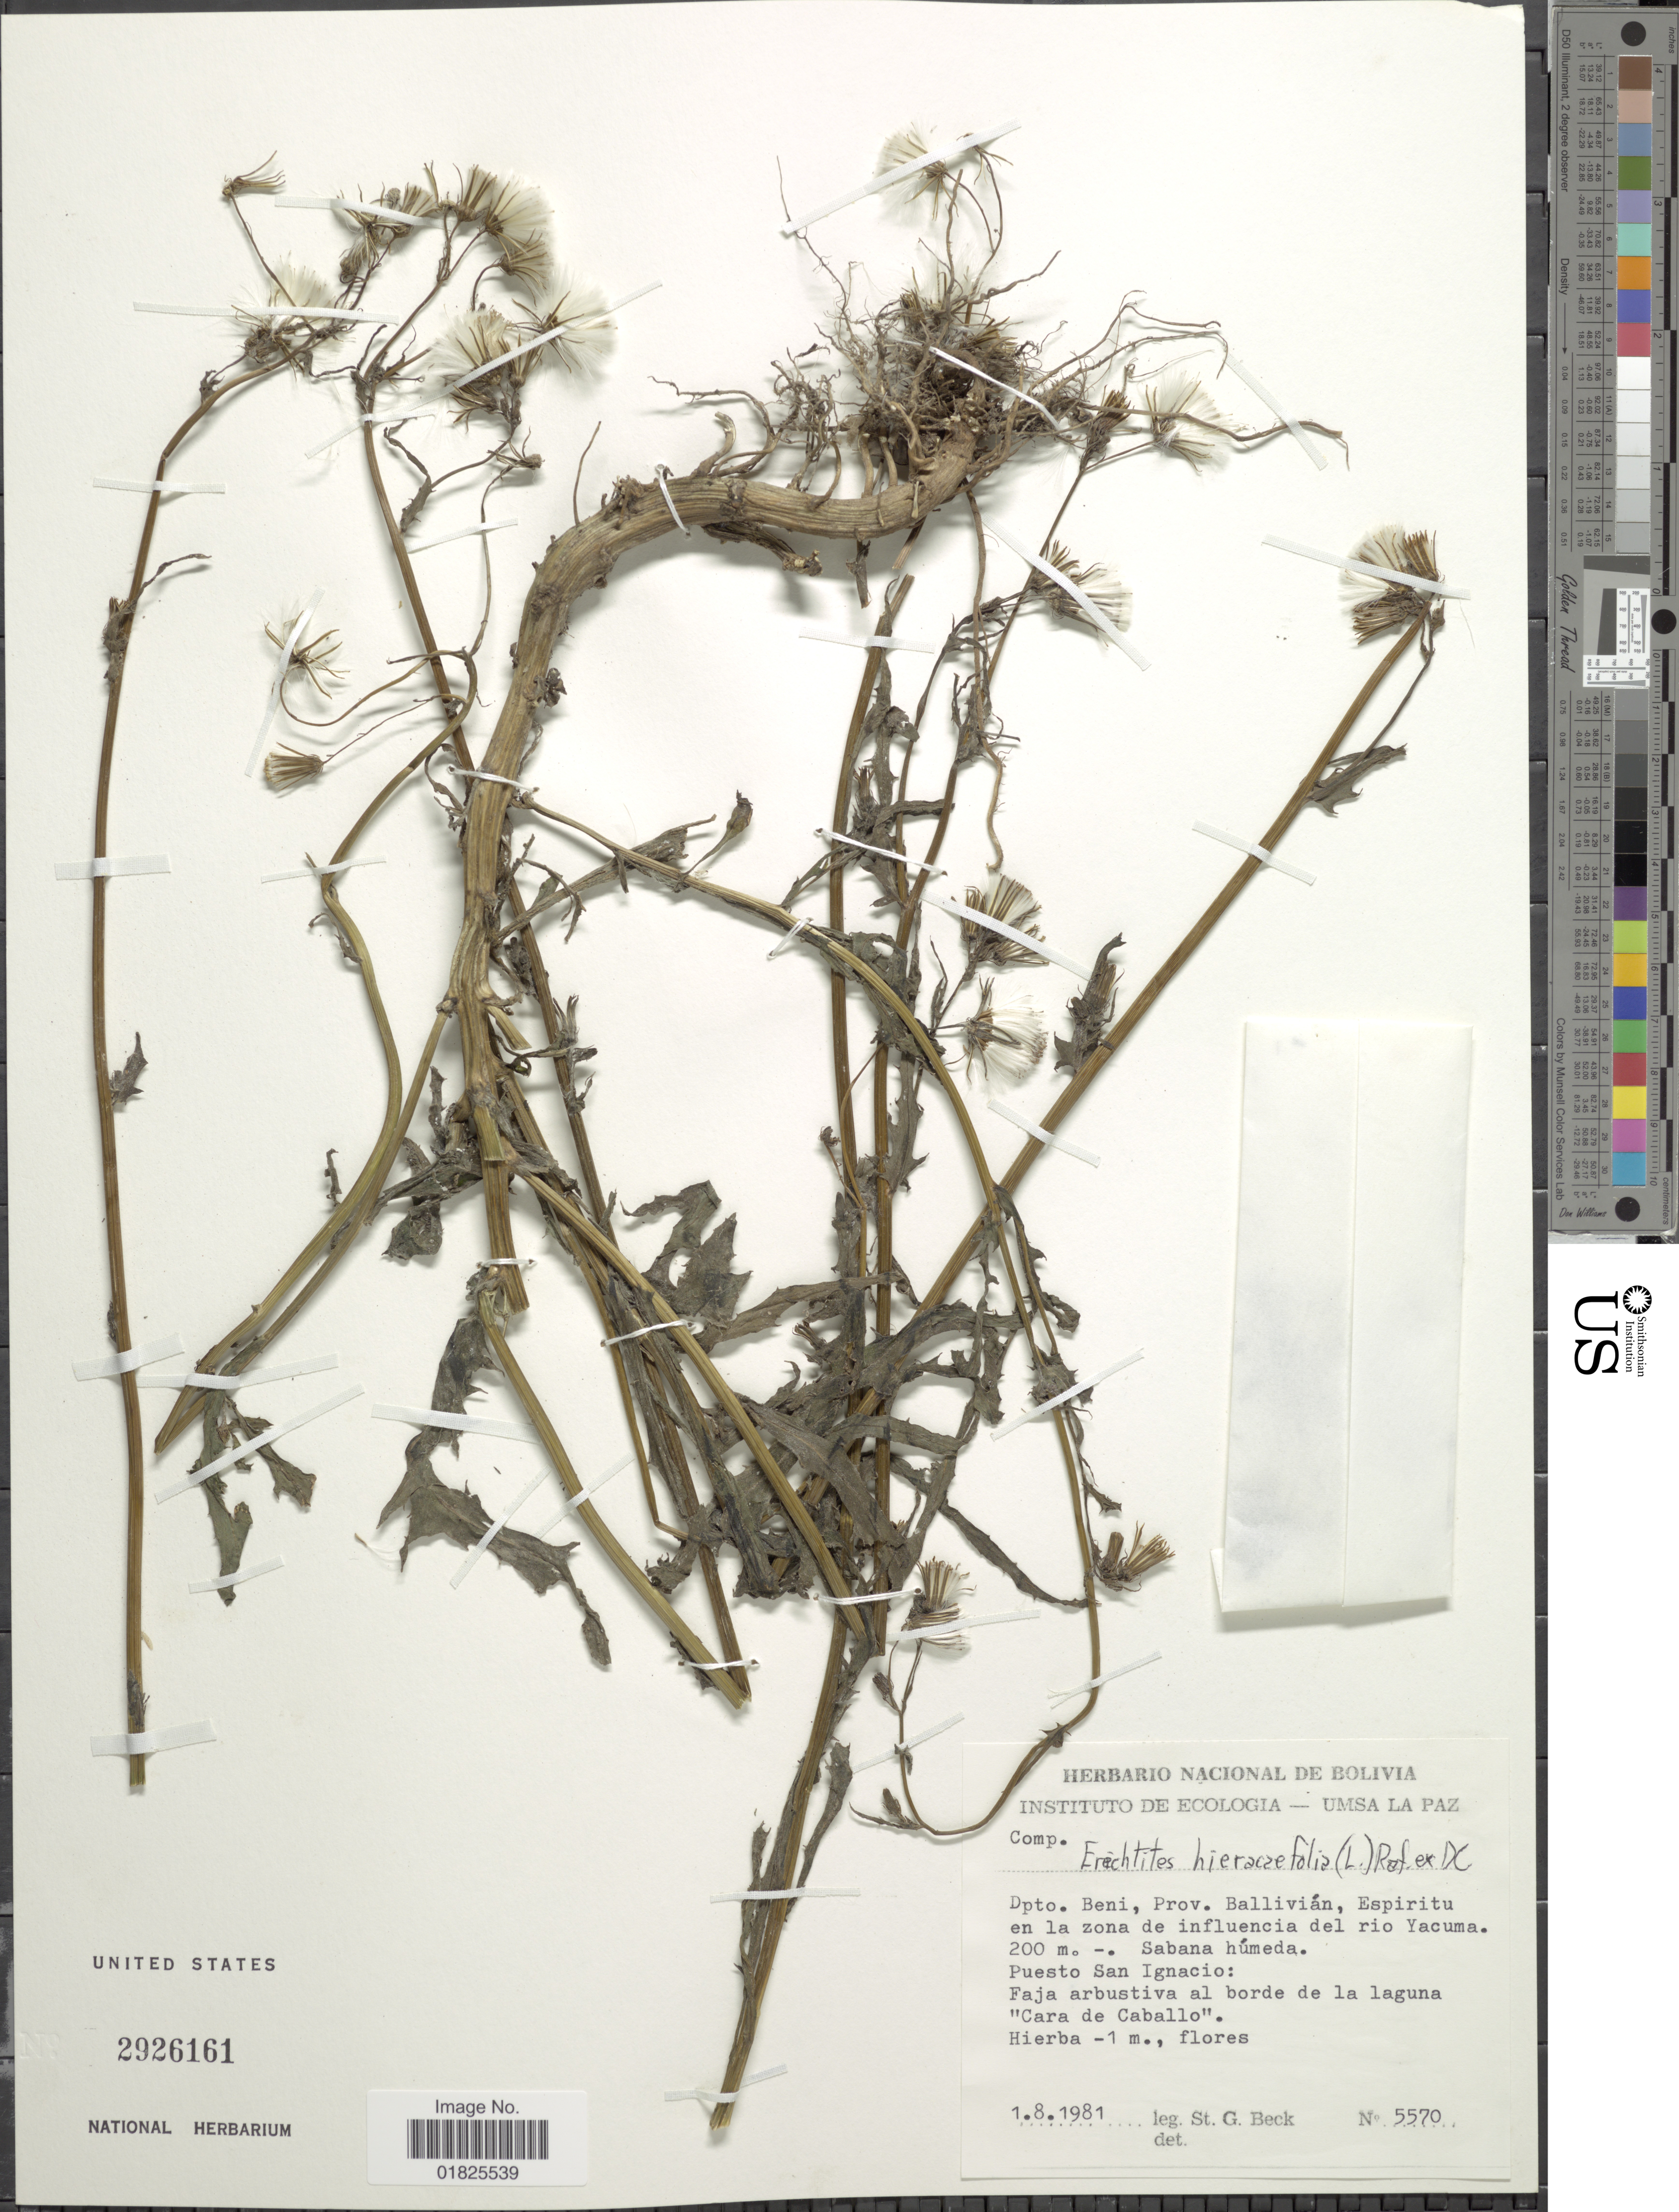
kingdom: Plantae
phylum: Tracheophyta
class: Magnoliopsida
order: Asterales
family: Asteraceae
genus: Erechtites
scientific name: Erechtites hieraciifolius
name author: (L.) Raf. ex DC.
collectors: S. G. Beck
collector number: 5570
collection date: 1981-08-01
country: Bolivia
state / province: Beni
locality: Prov. ballivan, Espiritu en la zona de influencia del rio Yacuma. Puesto San Ignacio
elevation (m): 200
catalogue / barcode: US 2926161